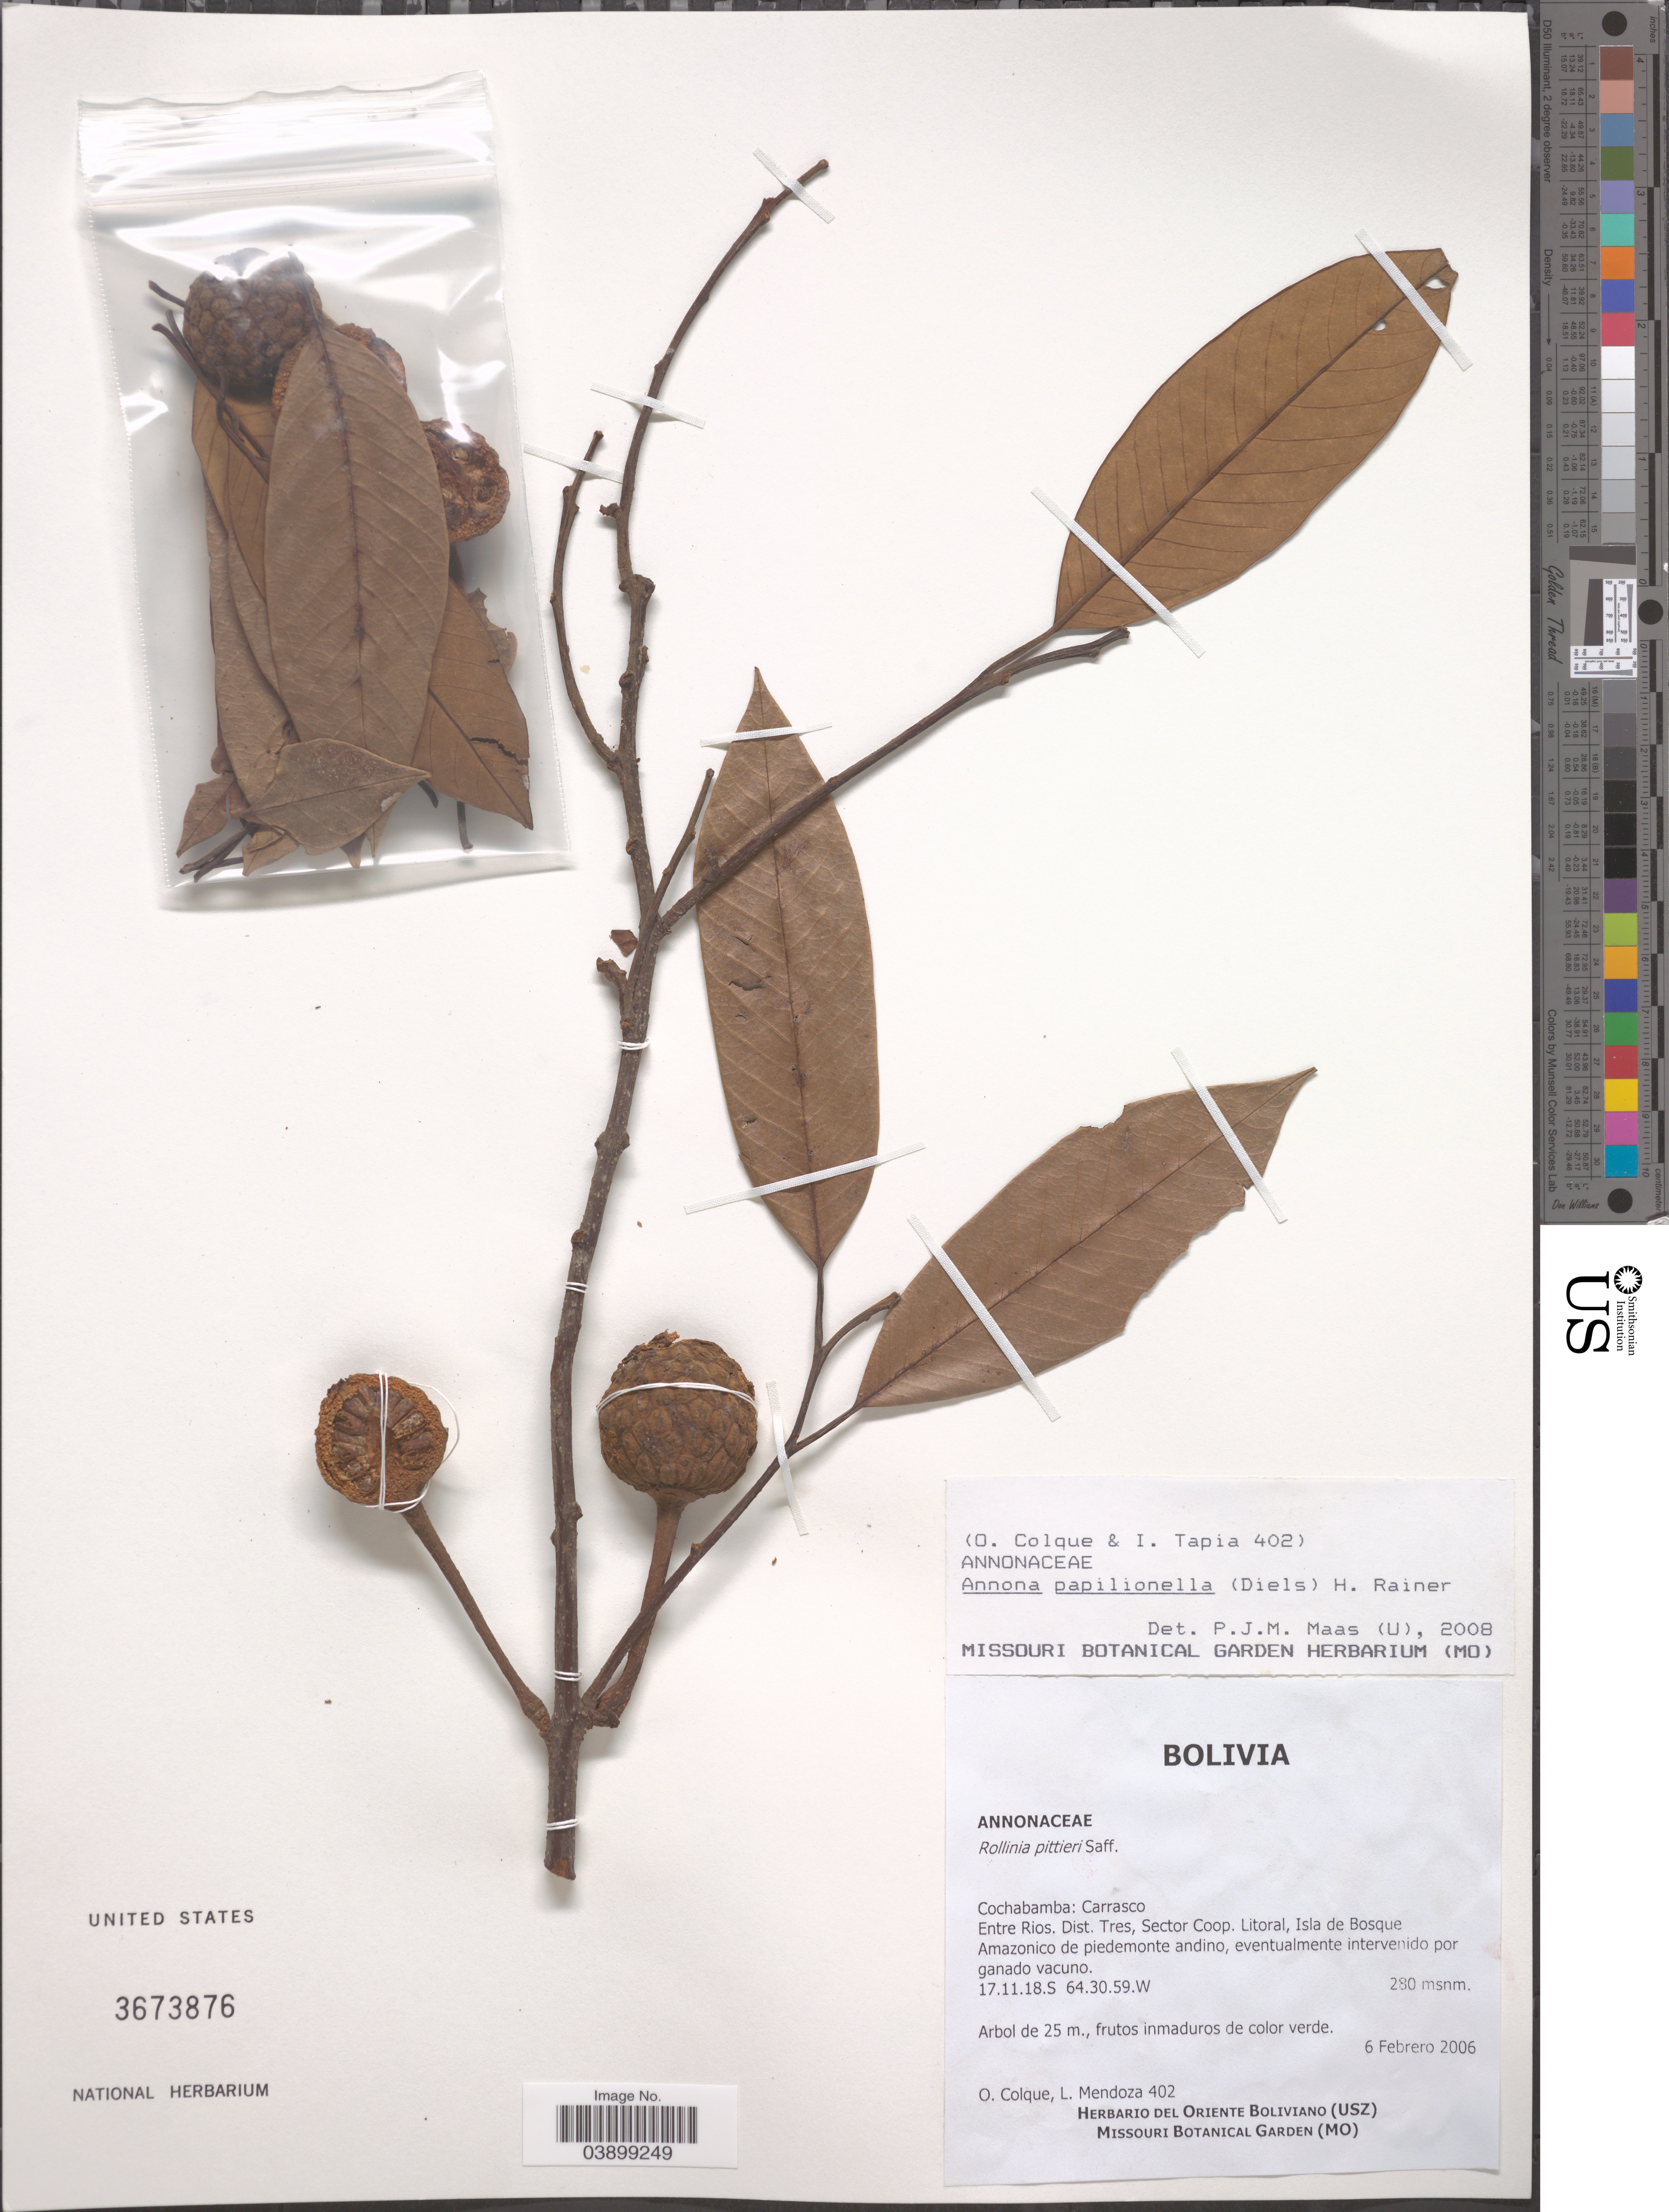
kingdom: Plantae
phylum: Tracheophyta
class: Magnoliopsida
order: Magnoliales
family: Annonaceae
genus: Annona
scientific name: Annona papilionella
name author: (Diels) H. Rainer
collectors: O. Colque & L. Mendoza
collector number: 402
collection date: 2006-02-06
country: Bolivia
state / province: Cochabamba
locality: Carrasco. Entre Rios. Dist. Tres, Sector Coop. Litoral, Isla de Bosque Amazonico de piedemonte andino.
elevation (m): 280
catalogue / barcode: US 3673876